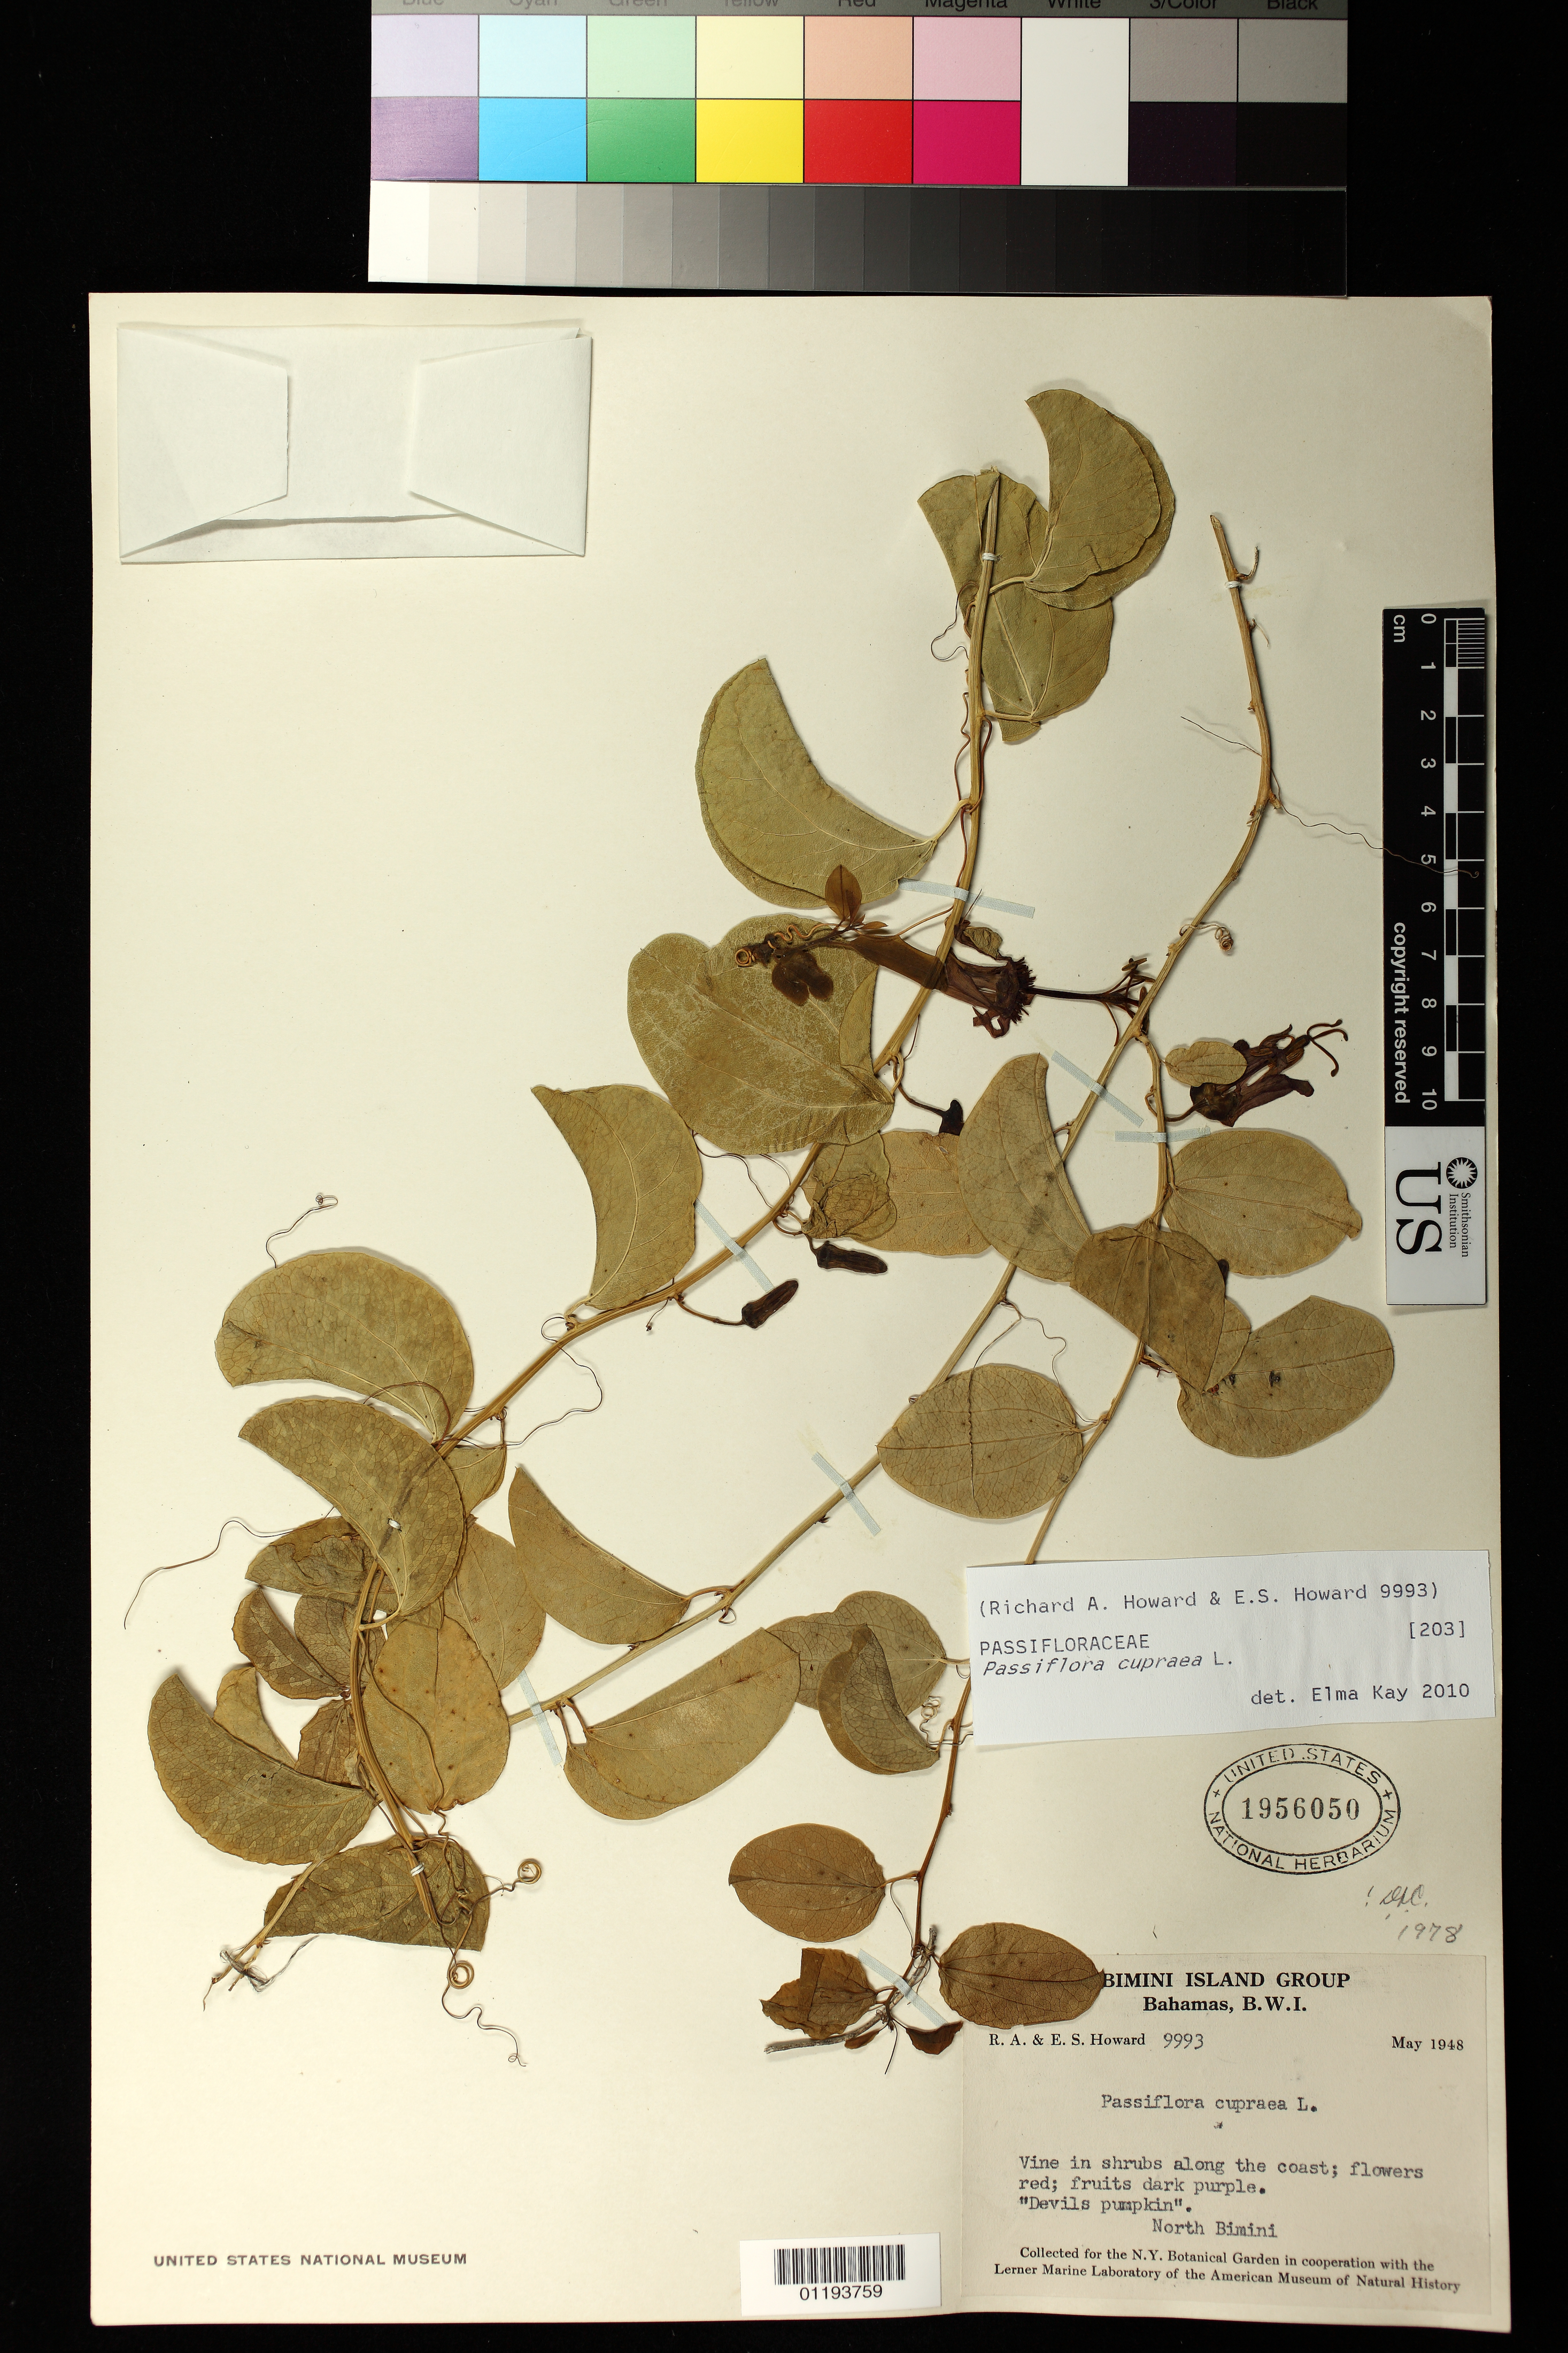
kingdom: Plantae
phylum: Tracheophyta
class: Magnoliopsida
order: Malpighiales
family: Passifloraceae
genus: Passiflora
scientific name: Passiflora cupraea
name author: L.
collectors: R. A. Howard & E. S. Howard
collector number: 9993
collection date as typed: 1948-05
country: Bahamas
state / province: Bimini and Cat Cay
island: Bimini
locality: North Bimini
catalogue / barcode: US 1956050